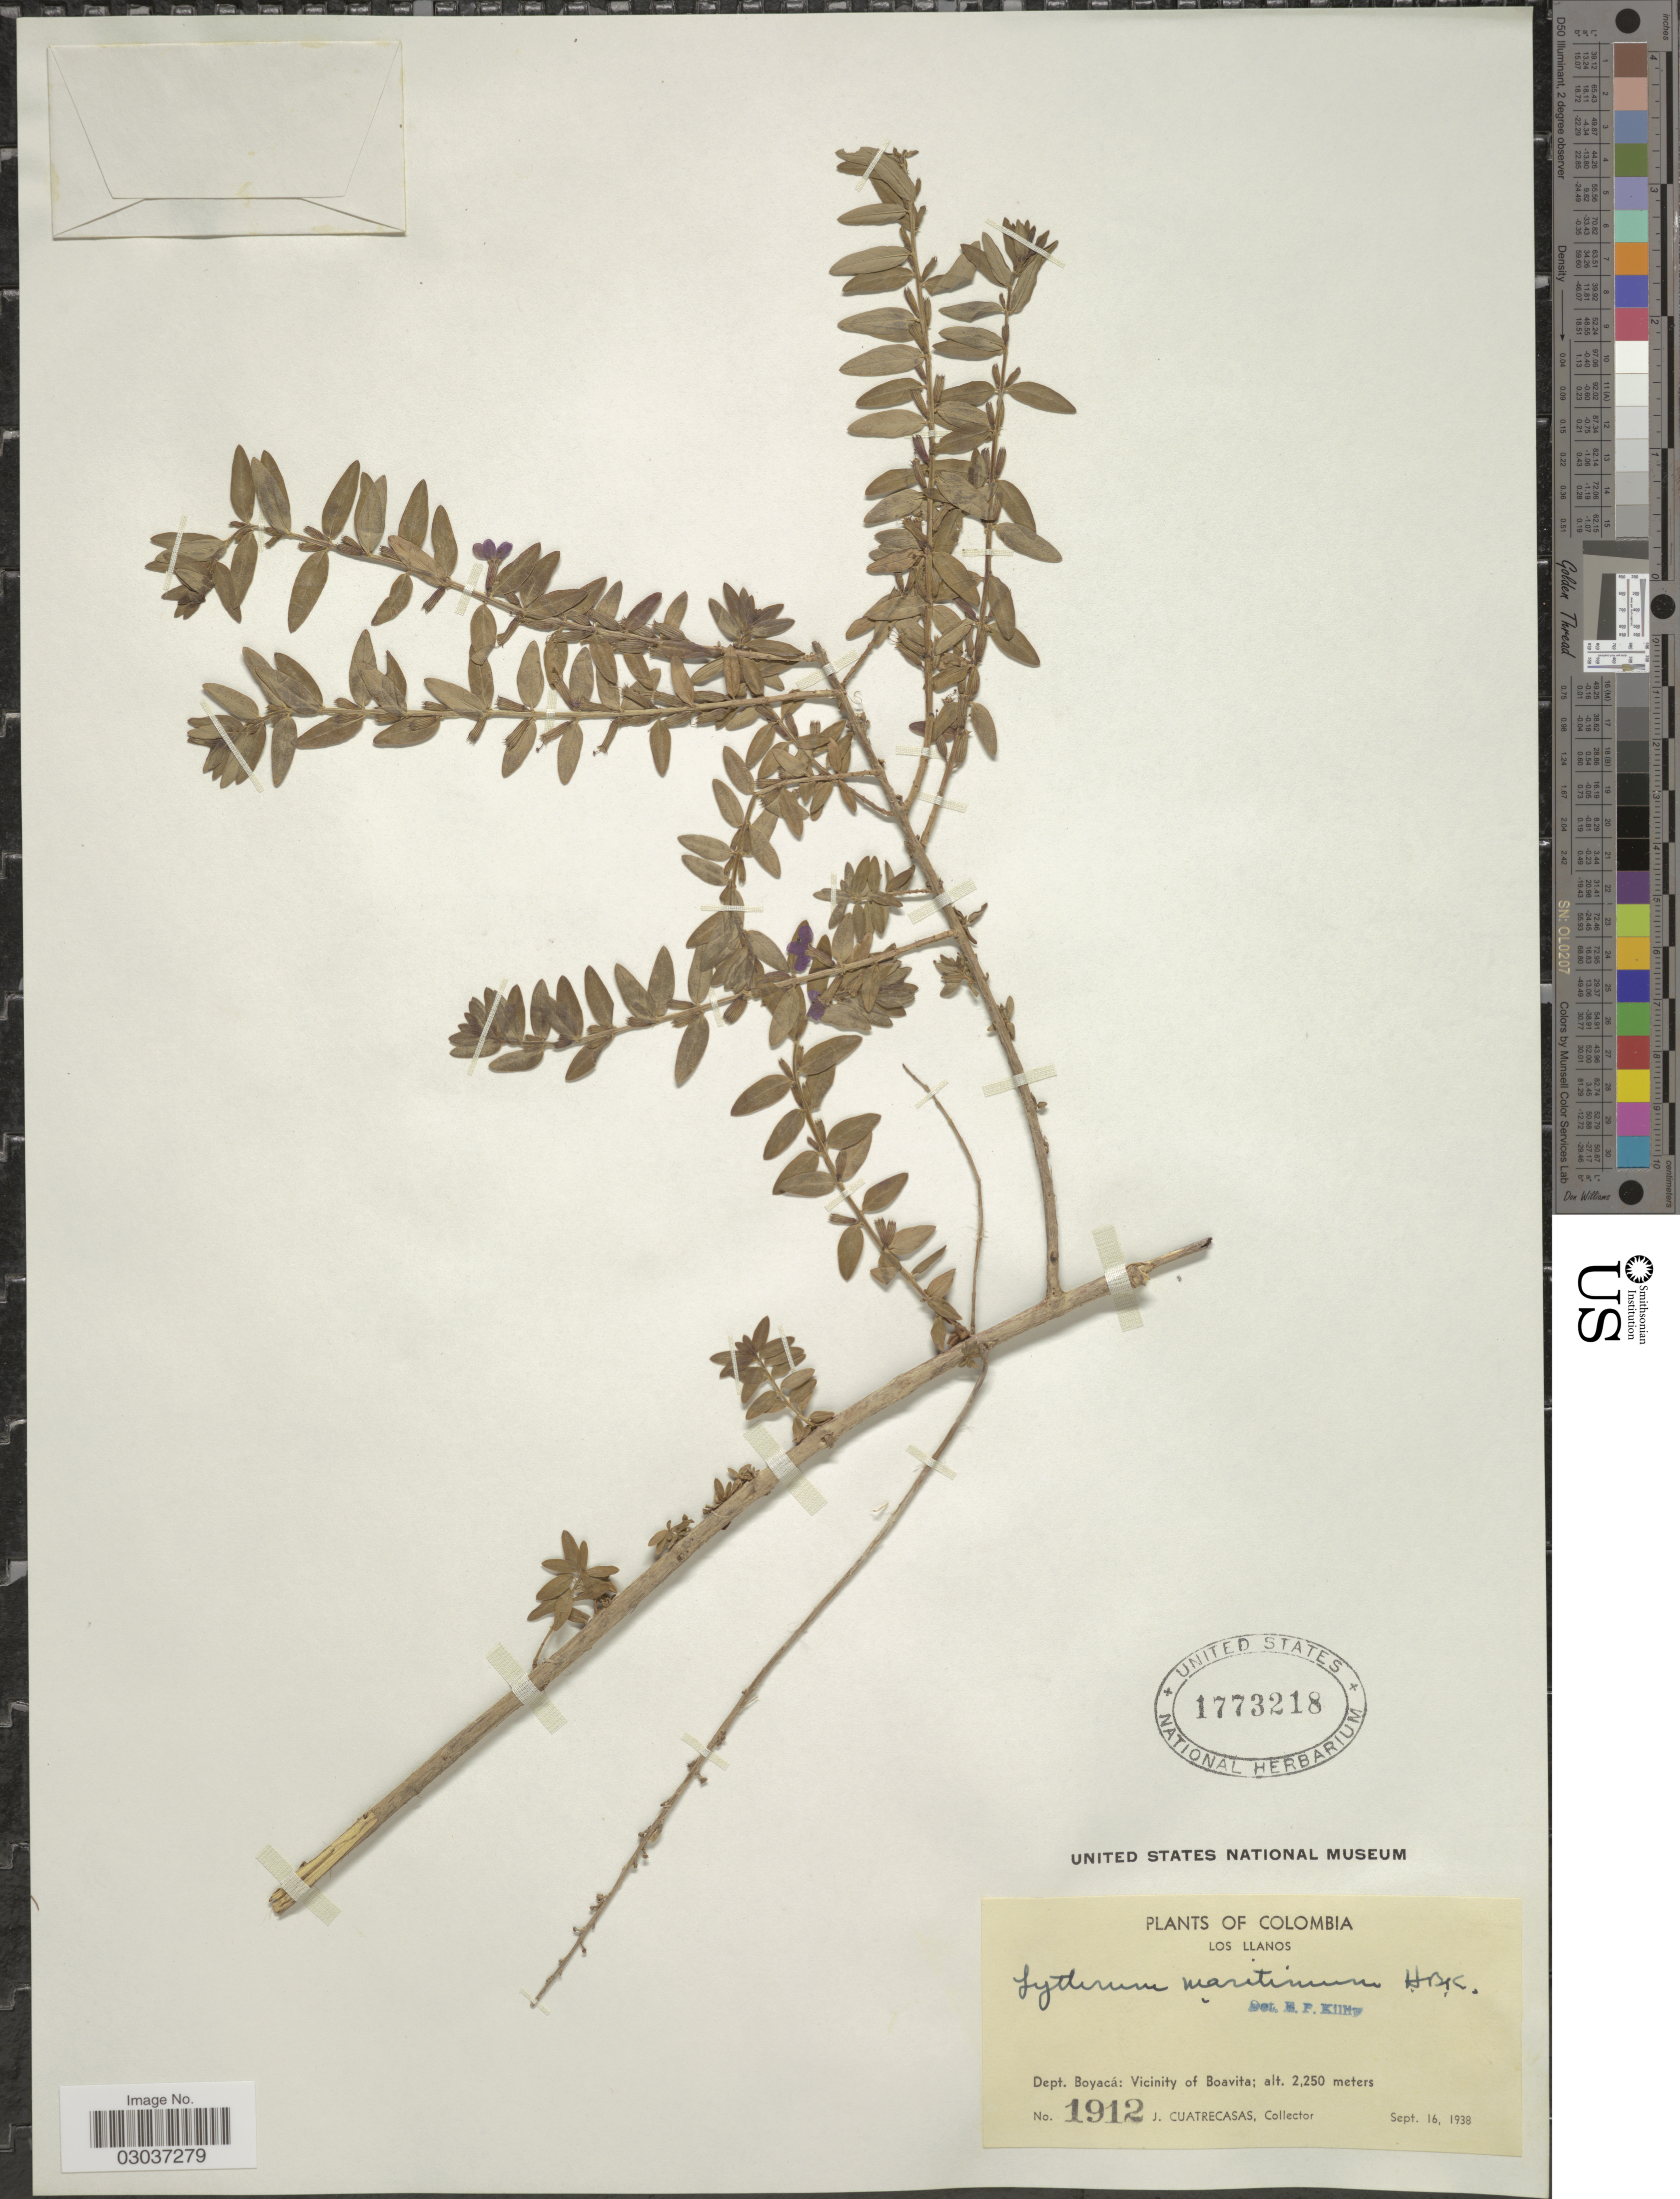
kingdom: Plantae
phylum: Tracheophyta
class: Magnoliopsida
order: Myrtales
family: Lythraceae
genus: Lythrum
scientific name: Lythrum maritimum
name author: Kunth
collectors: J. Cuatrecasas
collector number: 1912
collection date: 1938-09-16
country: Colombia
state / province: Boyacá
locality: Los Llanos. Dept. Boyacá: Vicinity of Boavita.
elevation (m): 2250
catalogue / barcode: US 1773218